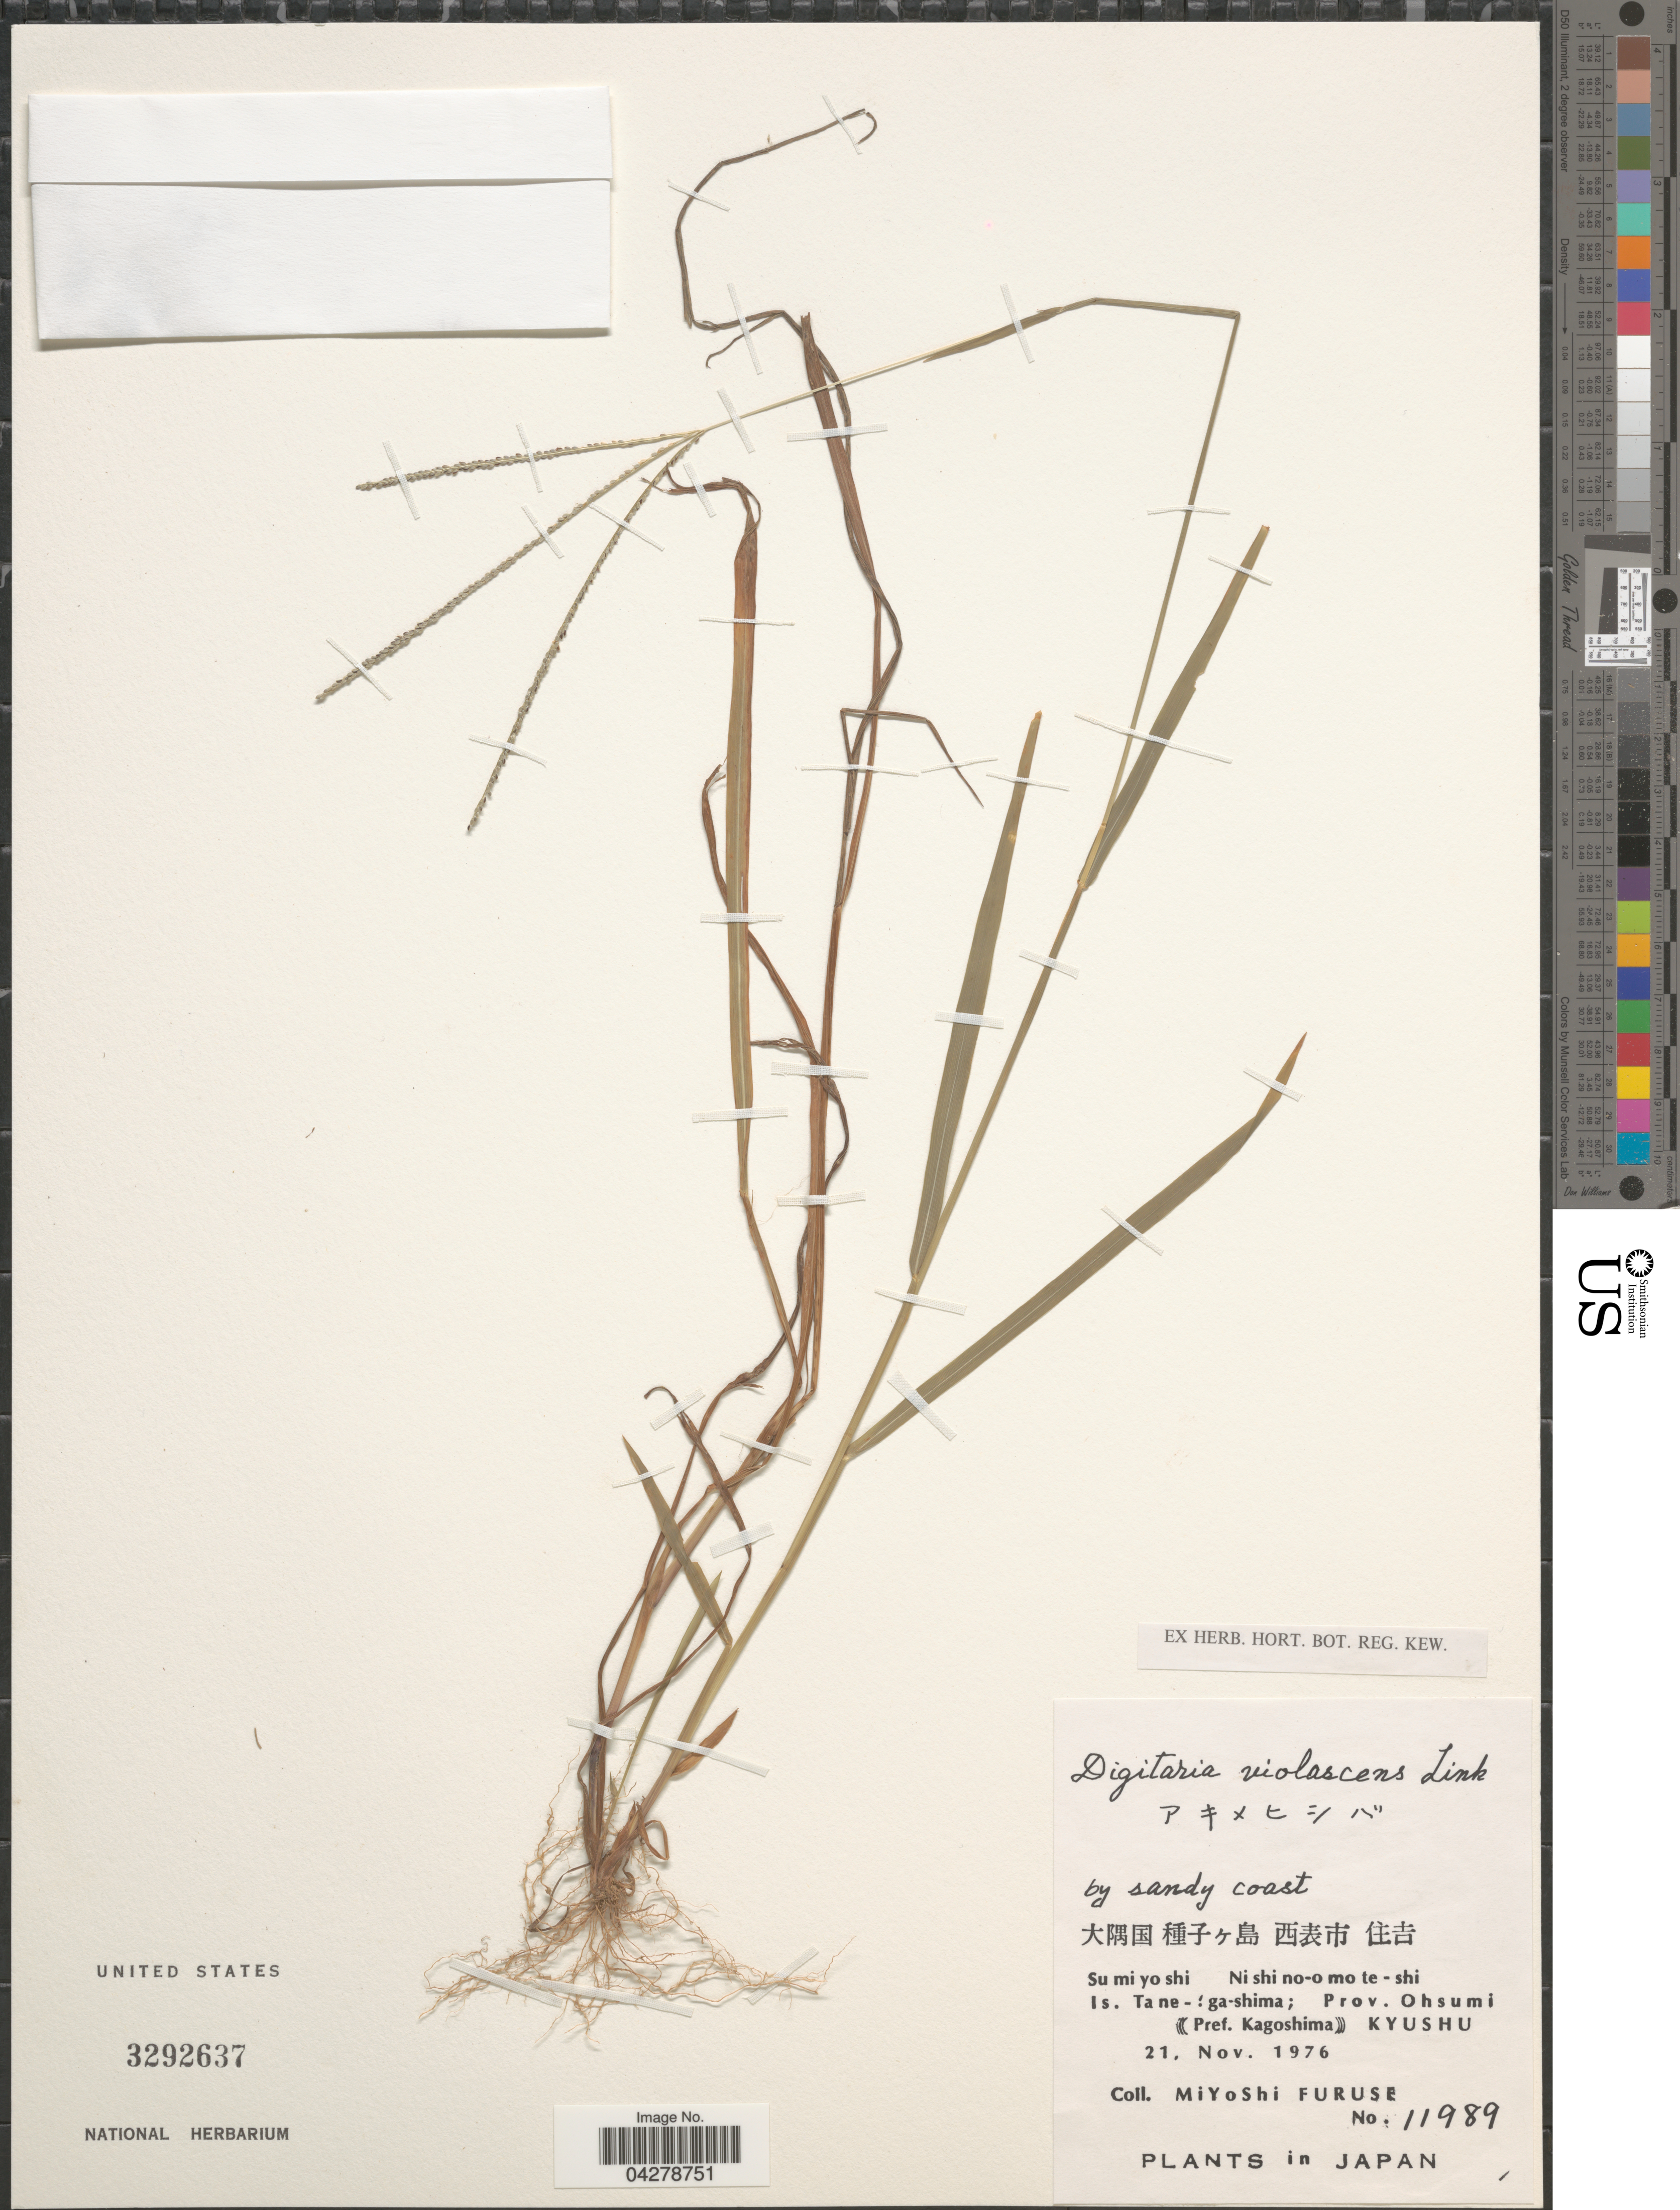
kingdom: Plantae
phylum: Tracheophyta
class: Liliopsida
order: Poales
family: Poaceae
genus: Digitaria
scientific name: Digitaria violascens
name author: Link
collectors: M. Furuse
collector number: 11989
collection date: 1976-11-21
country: Japan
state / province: Kagosima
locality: X. Su mi yo shi. Ni shi no-o mo te-shi. Is. Ta ne- ;ga-shima; Prov. Ohsumi. «Pref. Kagoshima» Kyushu.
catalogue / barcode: US 3292637